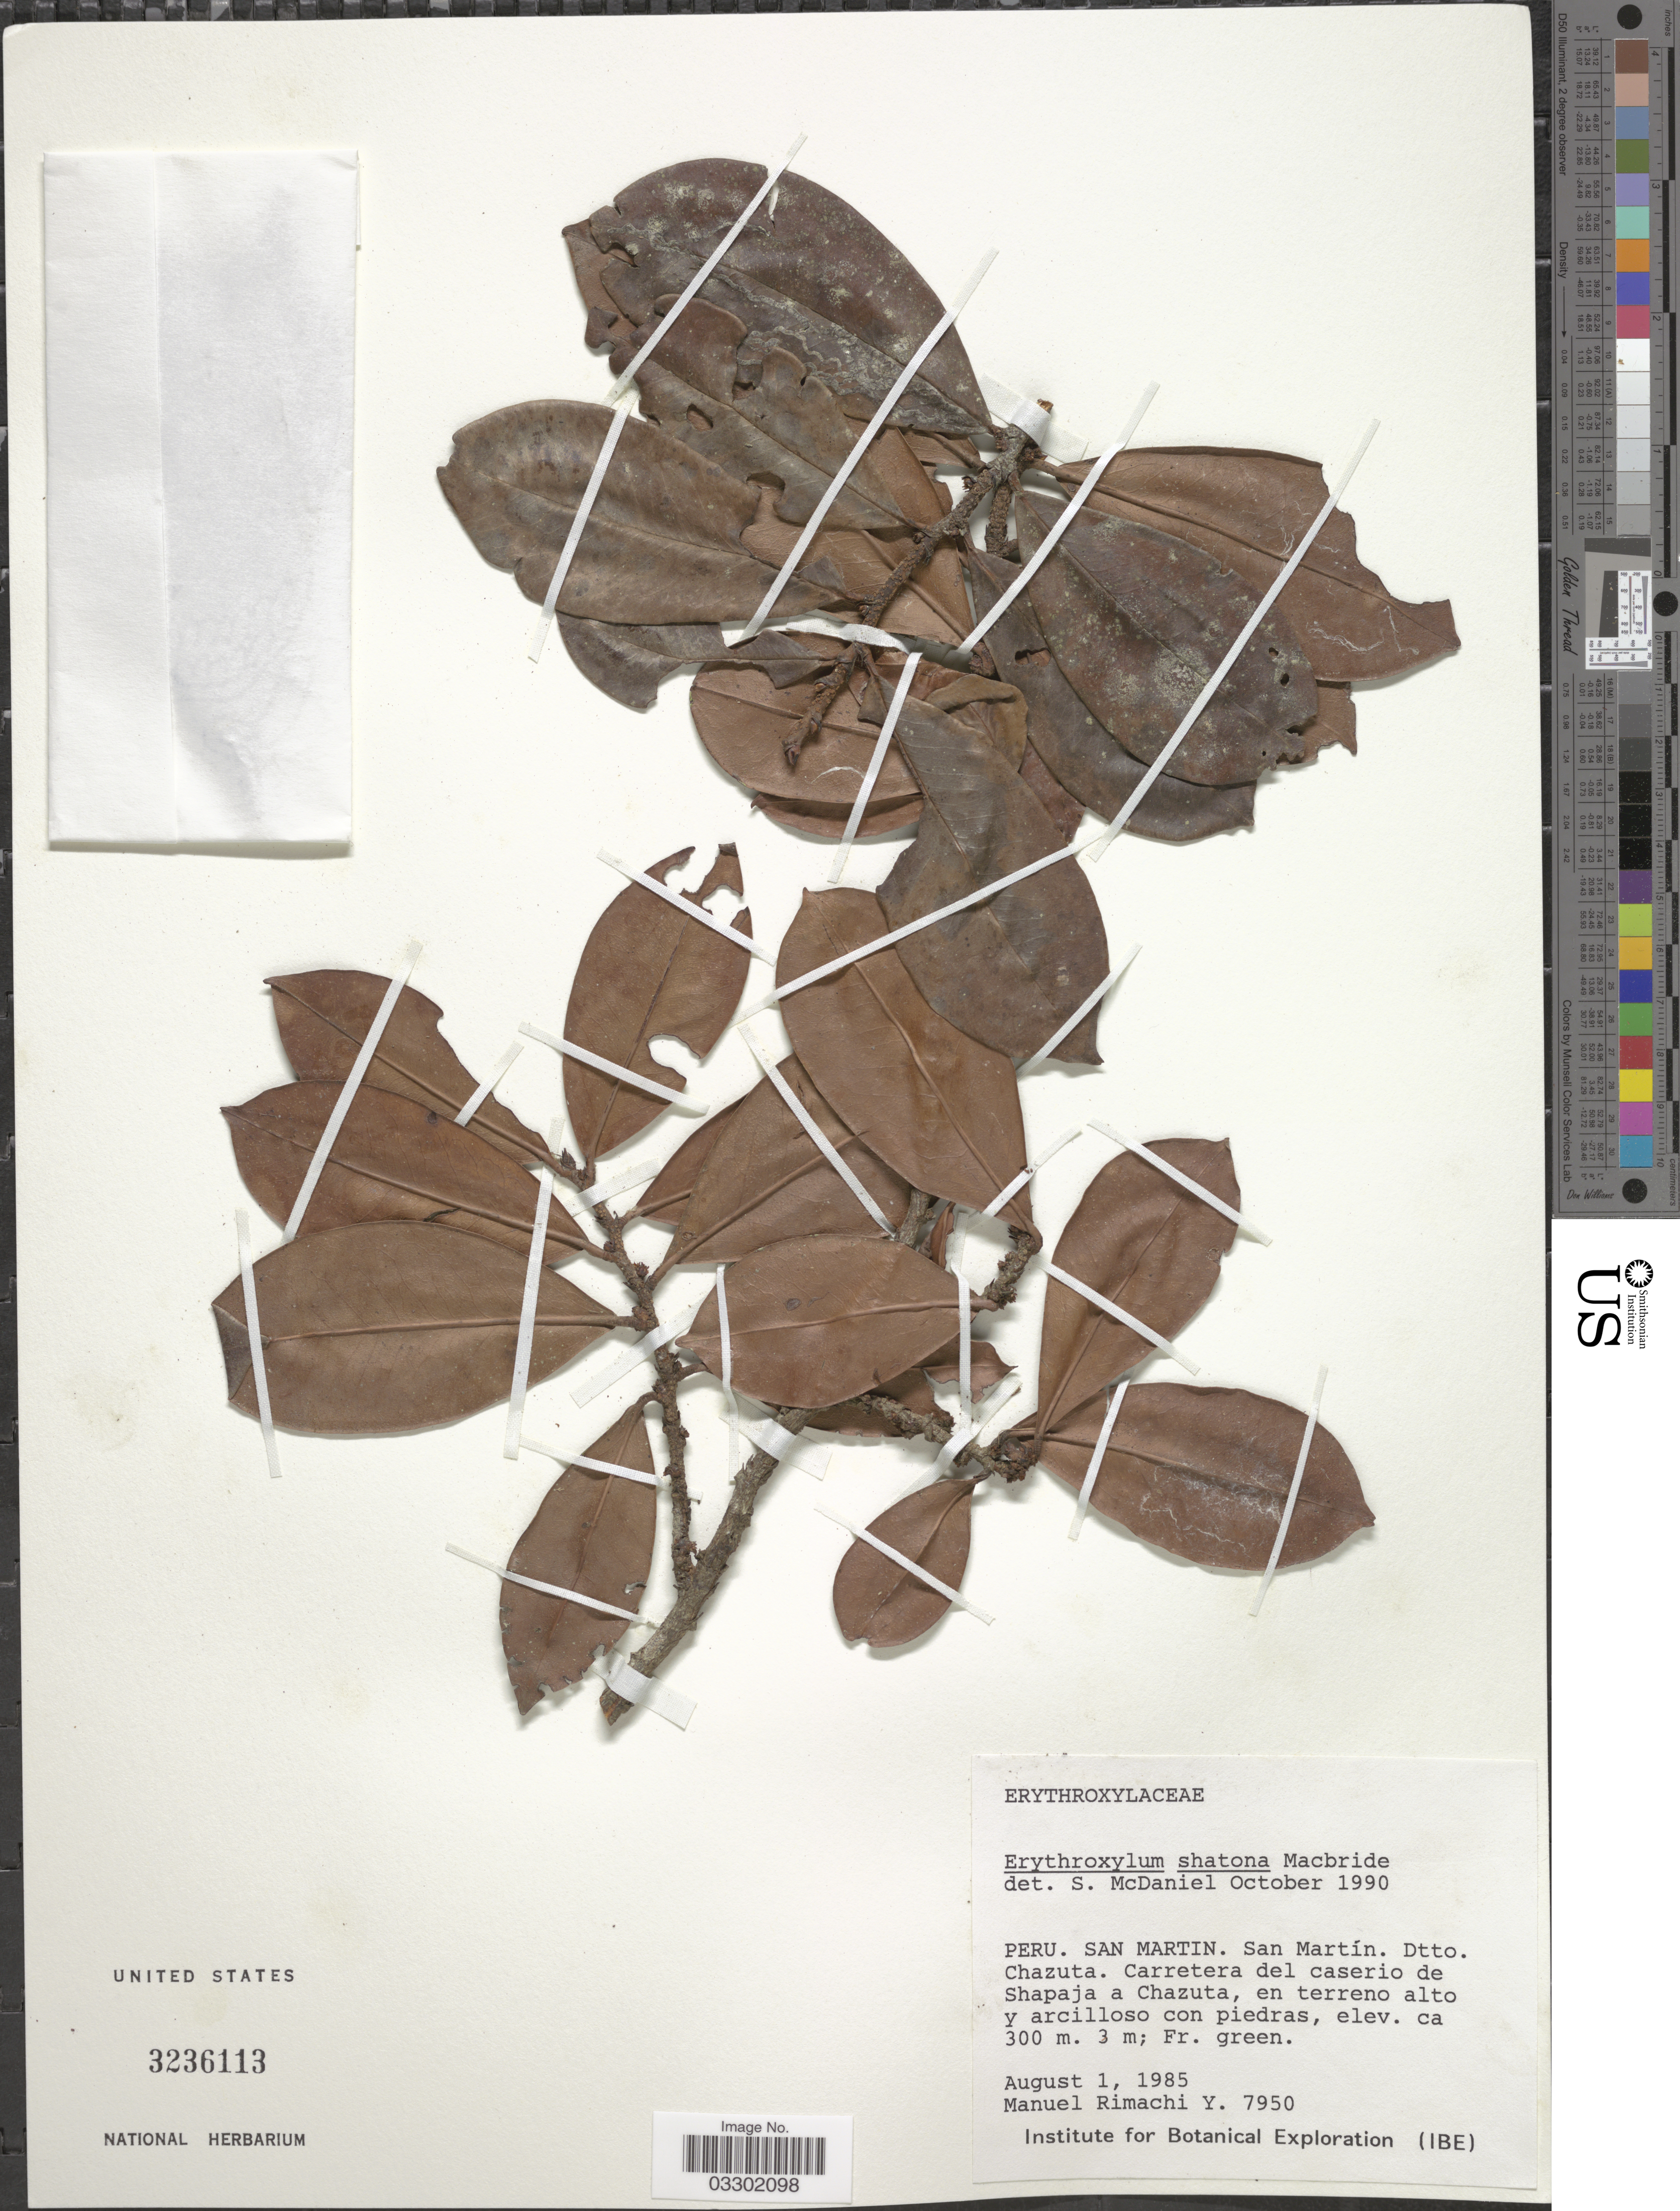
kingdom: Plantae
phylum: Tracheophyta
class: Magnoliopsida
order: Malpighiales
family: Erythroxylaceae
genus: Erythroxylum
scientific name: Erythroxylum shatona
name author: J.F. Macbr.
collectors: M. Rimachi Y.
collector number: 7950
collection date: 1985-08-01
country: Peru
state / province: San Martín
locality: San Martín. Dtto. Chazuta. Carretera del caserio de Shapaja a Chazuta, en terreno alto y arcilloso con piedras.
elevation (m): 300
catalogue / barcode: US 3236113